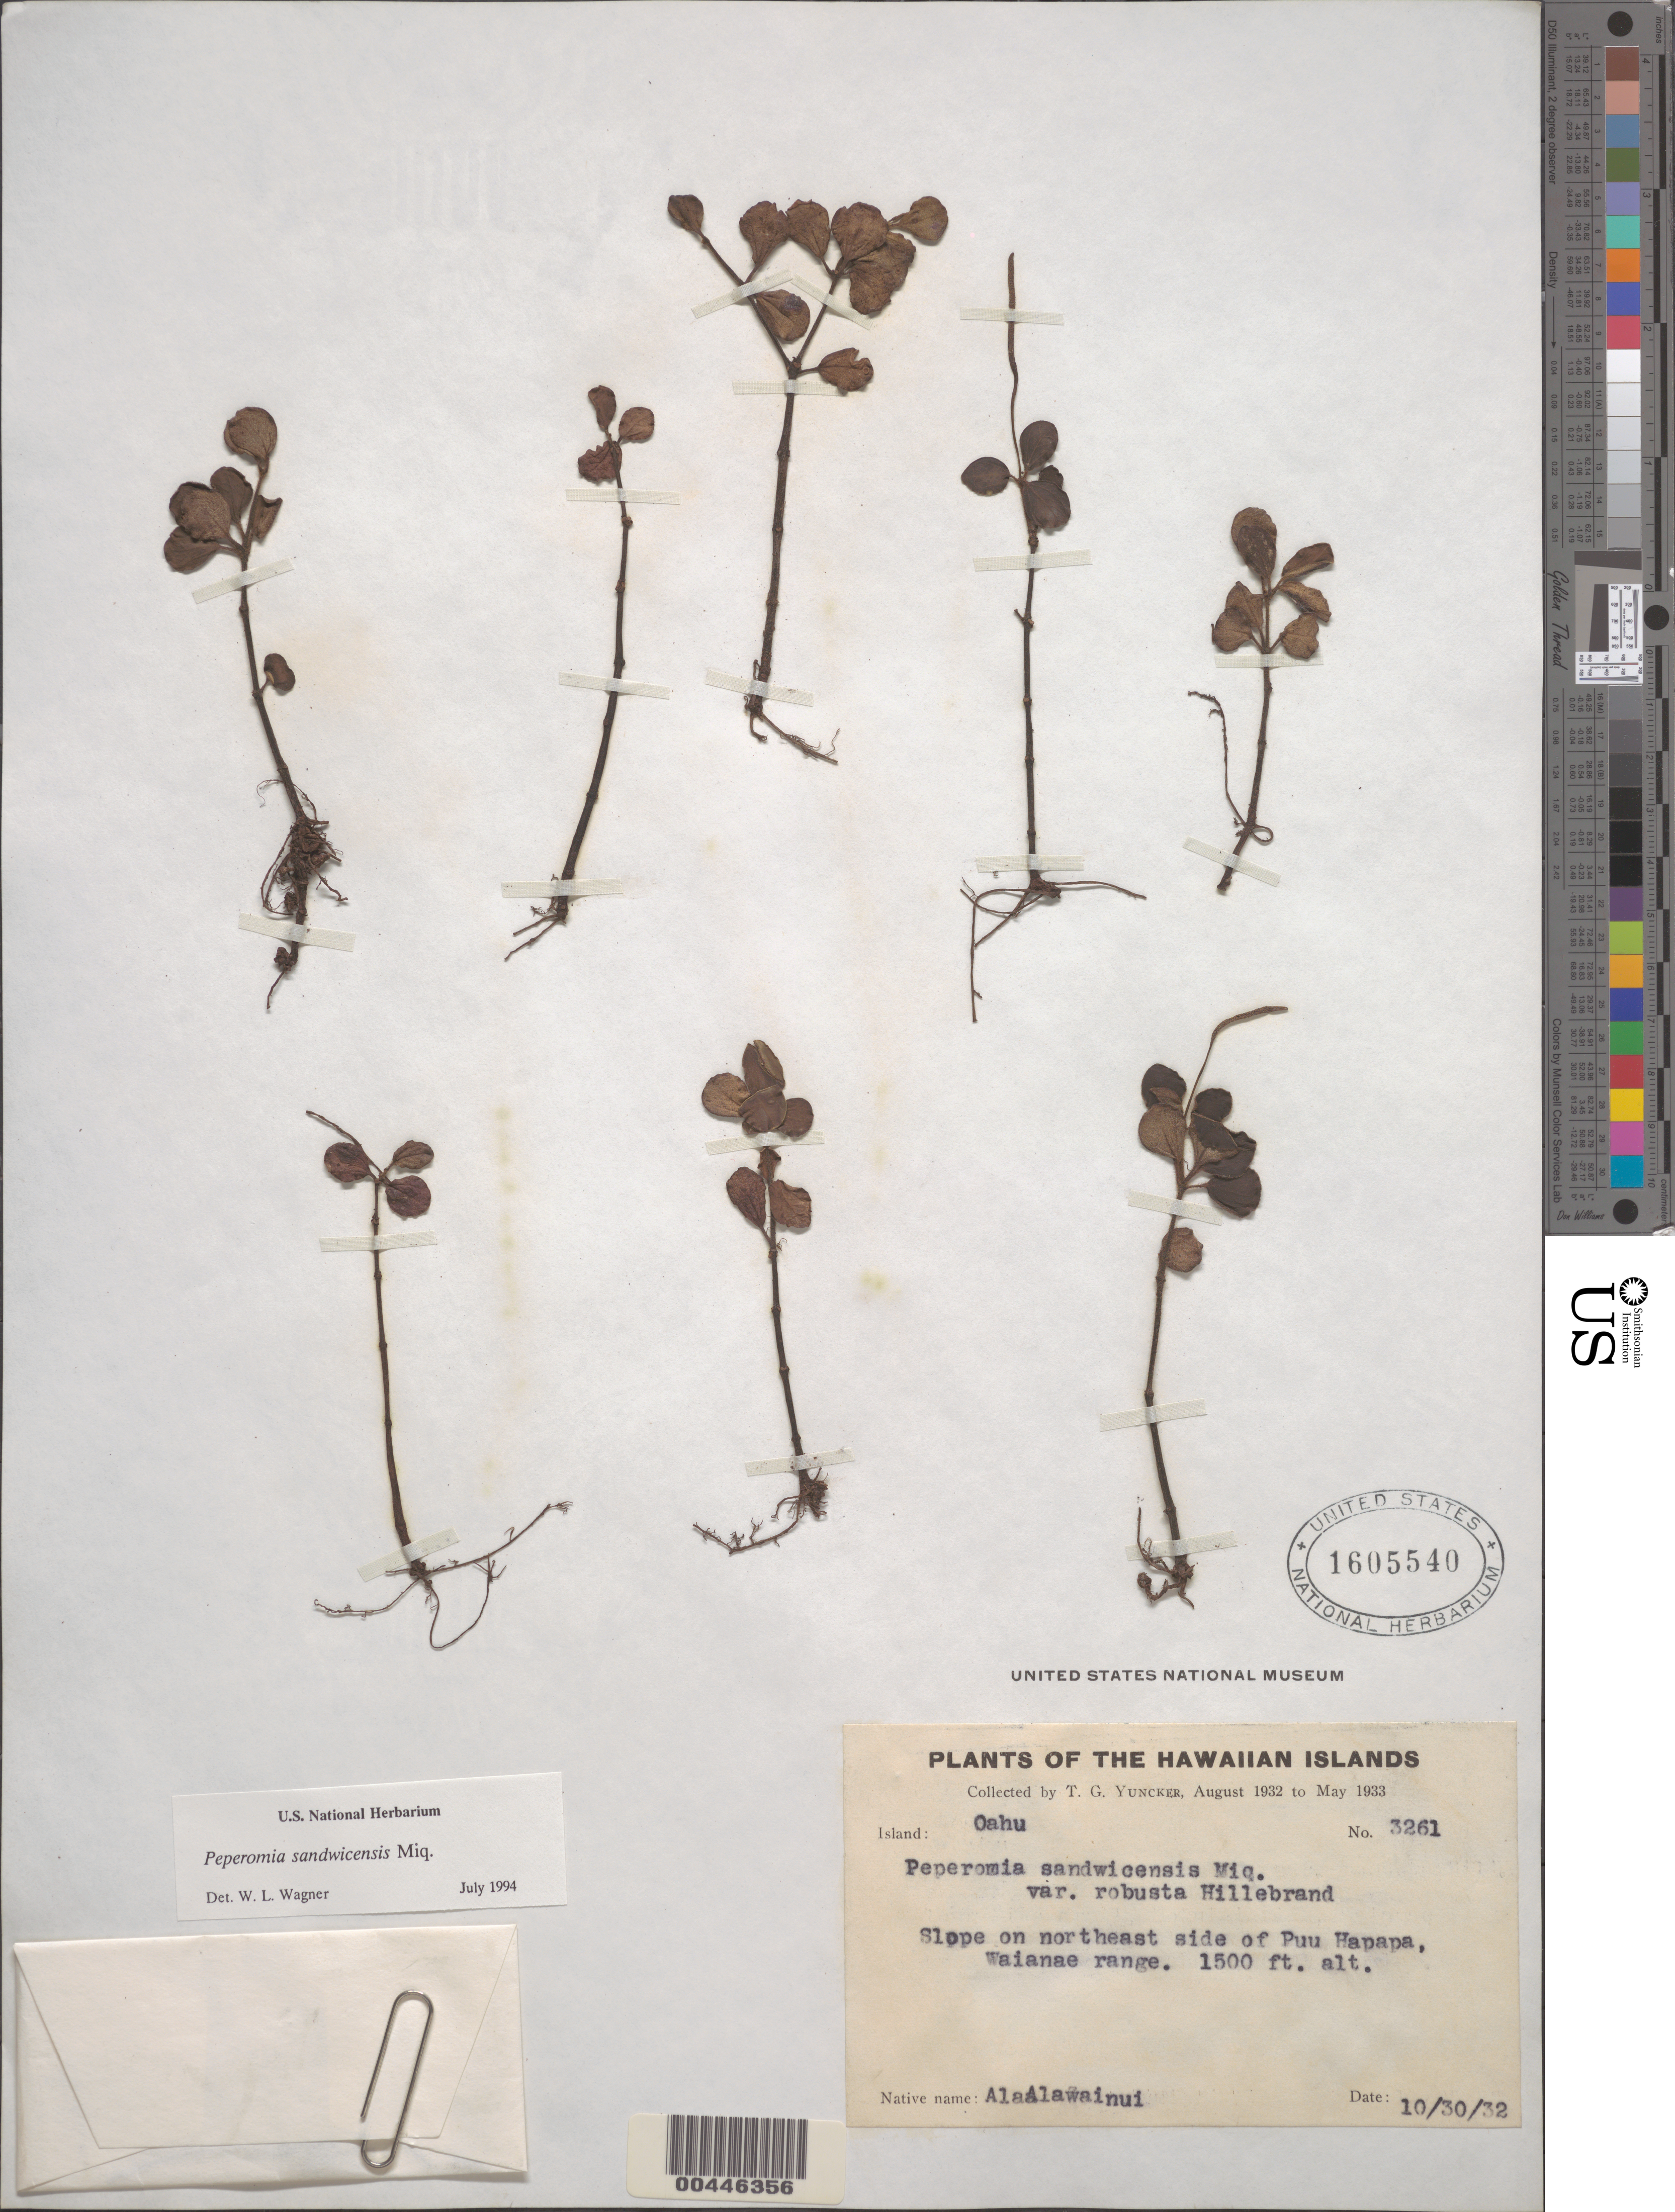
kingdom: Plantae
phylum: Tracheophyta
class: Magnoliopsida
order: Piperales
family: Piperaceae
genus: Peperomia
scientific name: Peperomia sandwicensis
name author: Miq.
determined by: Wagner, W. L., (BOT), Smithsonian Institution - National Museum of Natural History (UNITED STATES)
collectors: T. G. Yuncker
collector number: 3261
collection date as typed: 30 Oct 1932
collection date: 1932-10-30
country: United States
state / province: Hawaii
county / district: Honolulu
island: Oahu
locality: Slope on NE side of Puu Hapapa, Waianae range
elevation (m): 457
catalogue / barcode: US 1605540